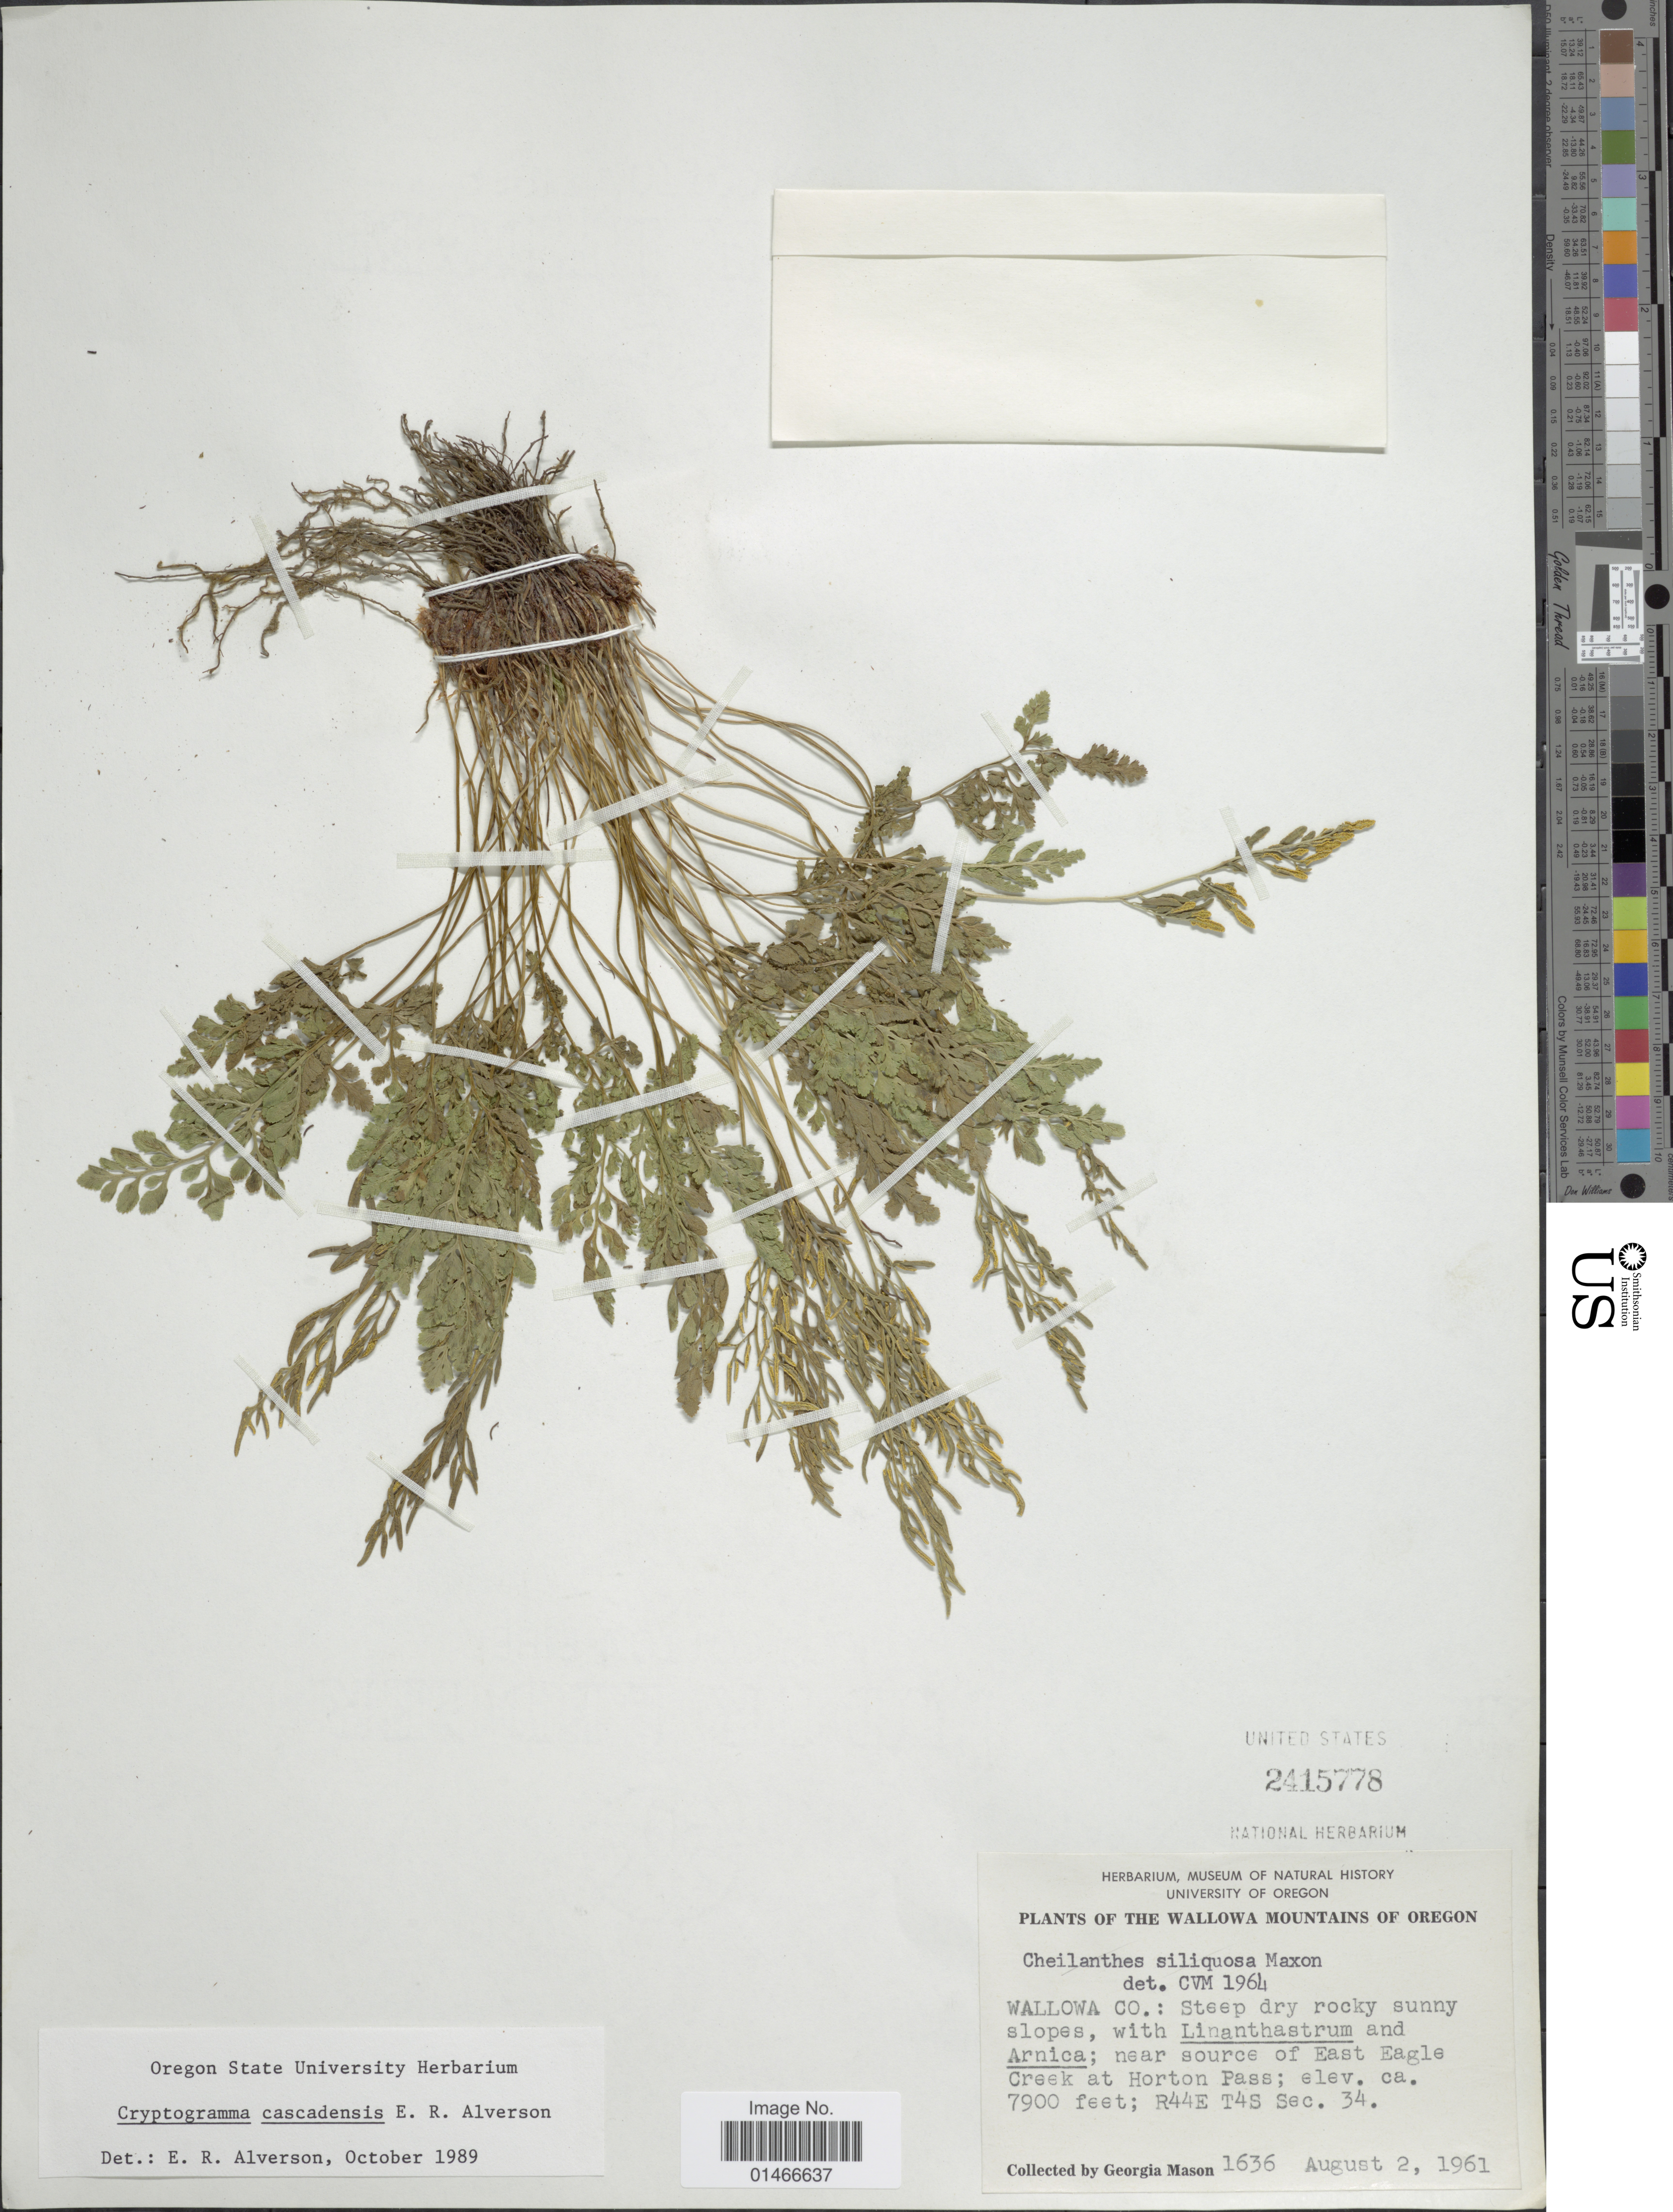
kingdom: Plantae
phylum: Tracheophyta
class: Polypodiopsida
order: Polypodiales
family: Pteridaceae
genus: Cryptogramma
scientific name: Cryptogramma cascadensis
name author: Alverson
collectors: G. Mason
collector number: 1636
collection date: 1961-08-02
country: United States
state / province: Oregon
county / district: Wallowa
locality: Wallowa Co.: near source of East Eagle Creek at Horton Pass. R44E T4S Sec. 34.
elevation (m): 2408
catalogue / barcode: US 2415778